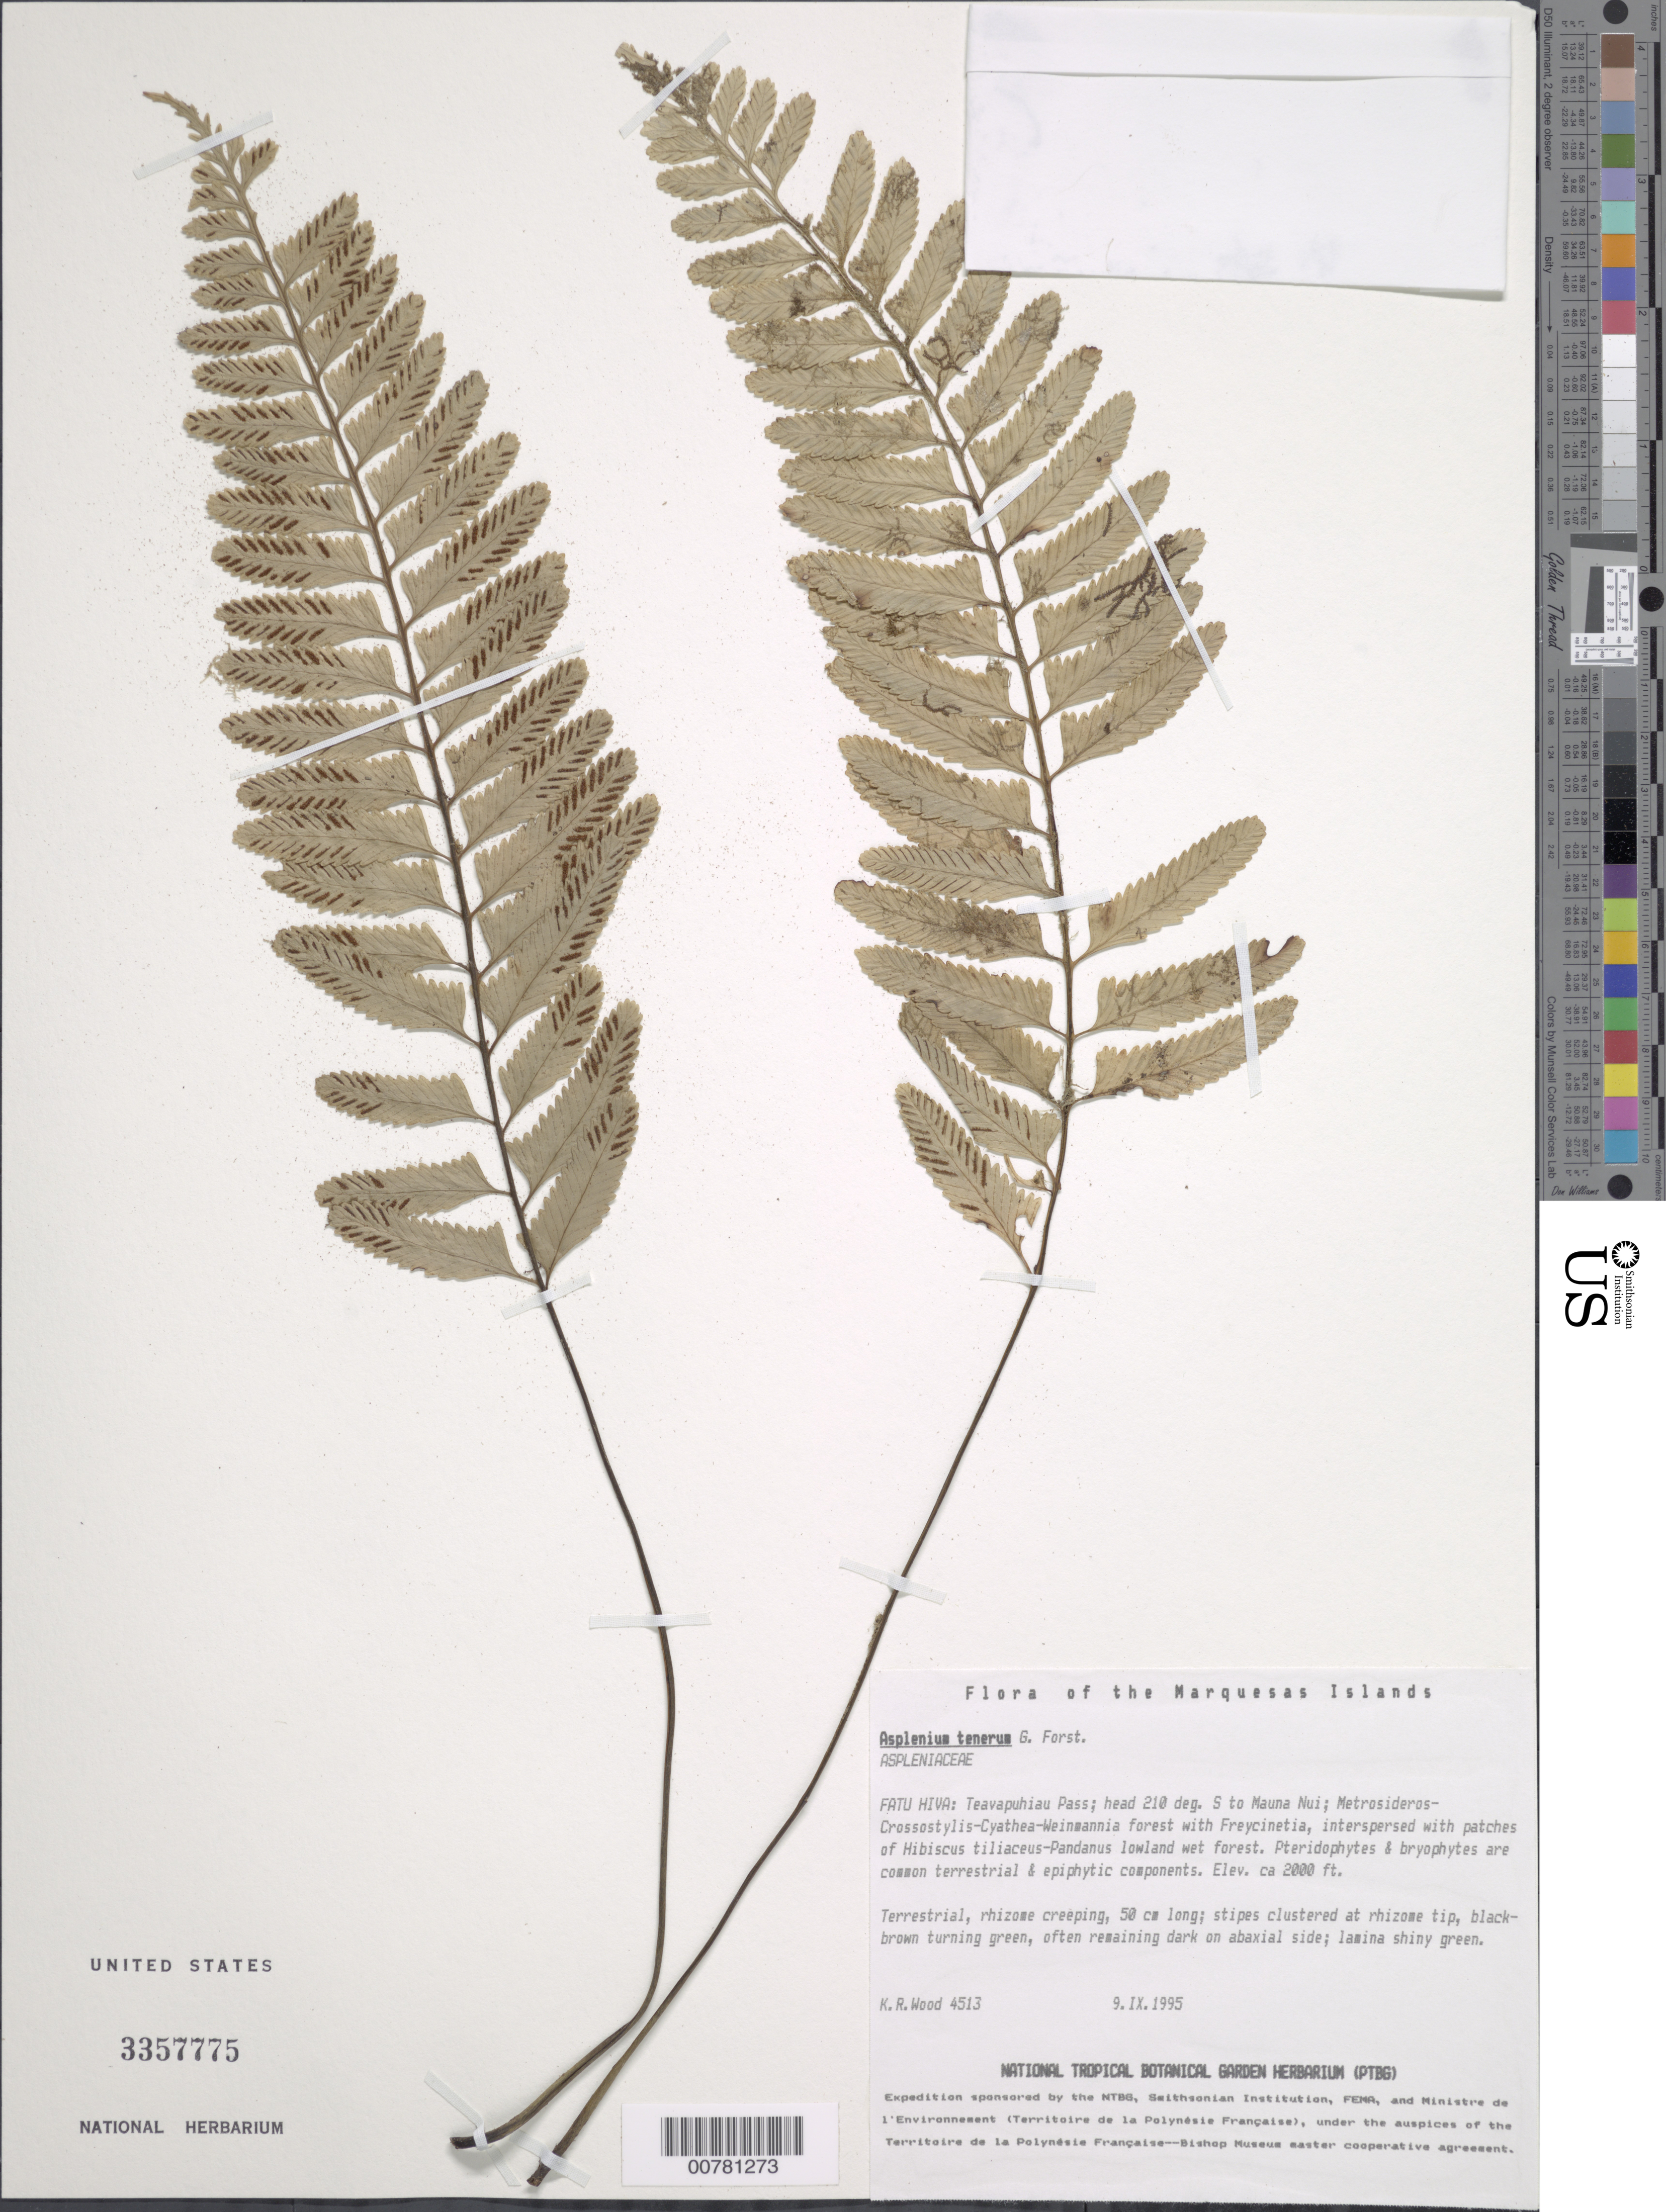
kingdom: Plantae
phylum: Tracheophyta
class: Polypodiopsida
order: Polypodiales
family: Aspleniaceae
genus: Asplenium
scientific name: Asplenium tenerum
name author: G. Forst.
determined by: Lorence, David H., (PTBG), National Tropical Botanical Garden (UNITED STATES)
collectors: K. R. Wood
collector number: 4513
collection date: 1995-09-09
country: French Polynesia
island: Fatu Hiva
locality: Teavapuhiau Pass, head 210 deg. S to Mauna Nui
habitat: Metrosideros - Crossostylis - Cyathea - Weinmannia w/ Freycinetia, interspersed w/ Hibiscus tiliaceus - Pandanus lowland wet forest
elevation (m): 610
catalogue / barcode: US 3357775